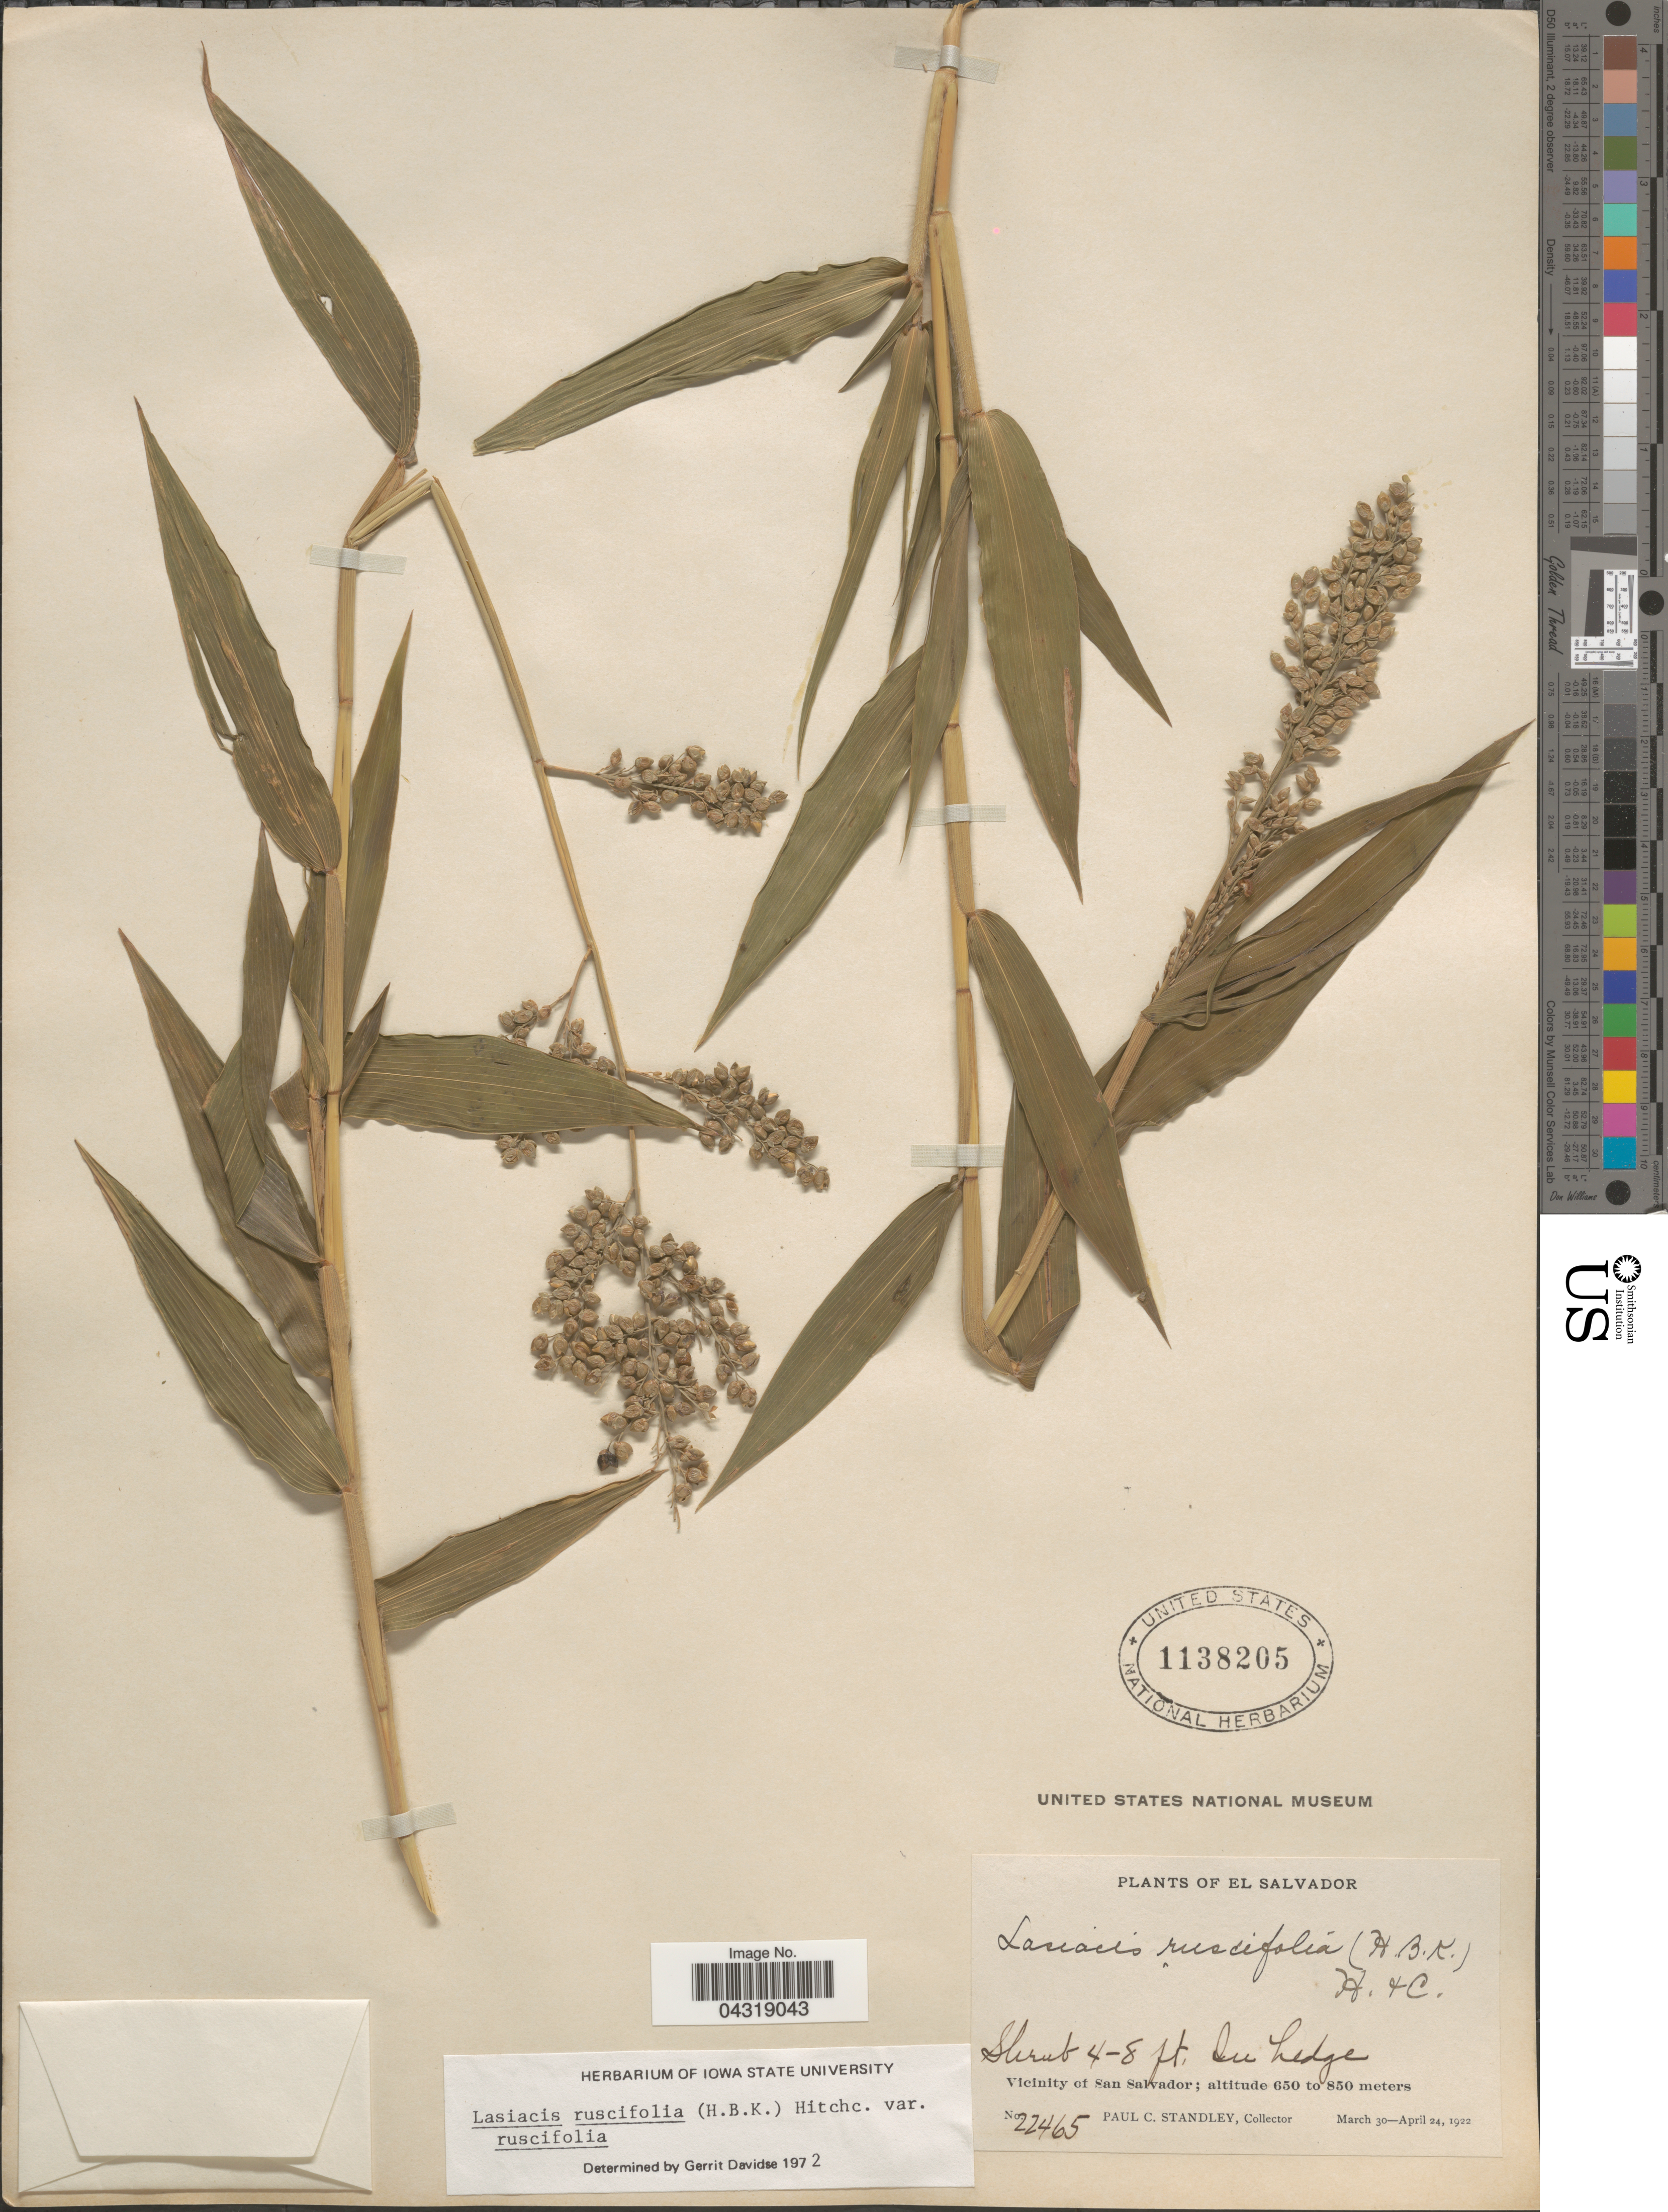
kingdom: Plantae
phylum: Tracheophyta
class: Liliopsida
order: Poales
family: Poaceae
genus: Lasiacis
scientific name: Lasiacis ruscifolia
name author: (Kunth) Hitchc.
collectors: P. C. Standley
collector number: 22465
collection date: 1922-03-30/1922-04-24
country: El Salvador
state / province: San Salvador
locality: Vicinity of San Salvador.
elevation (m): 650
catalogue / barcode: US 1138205